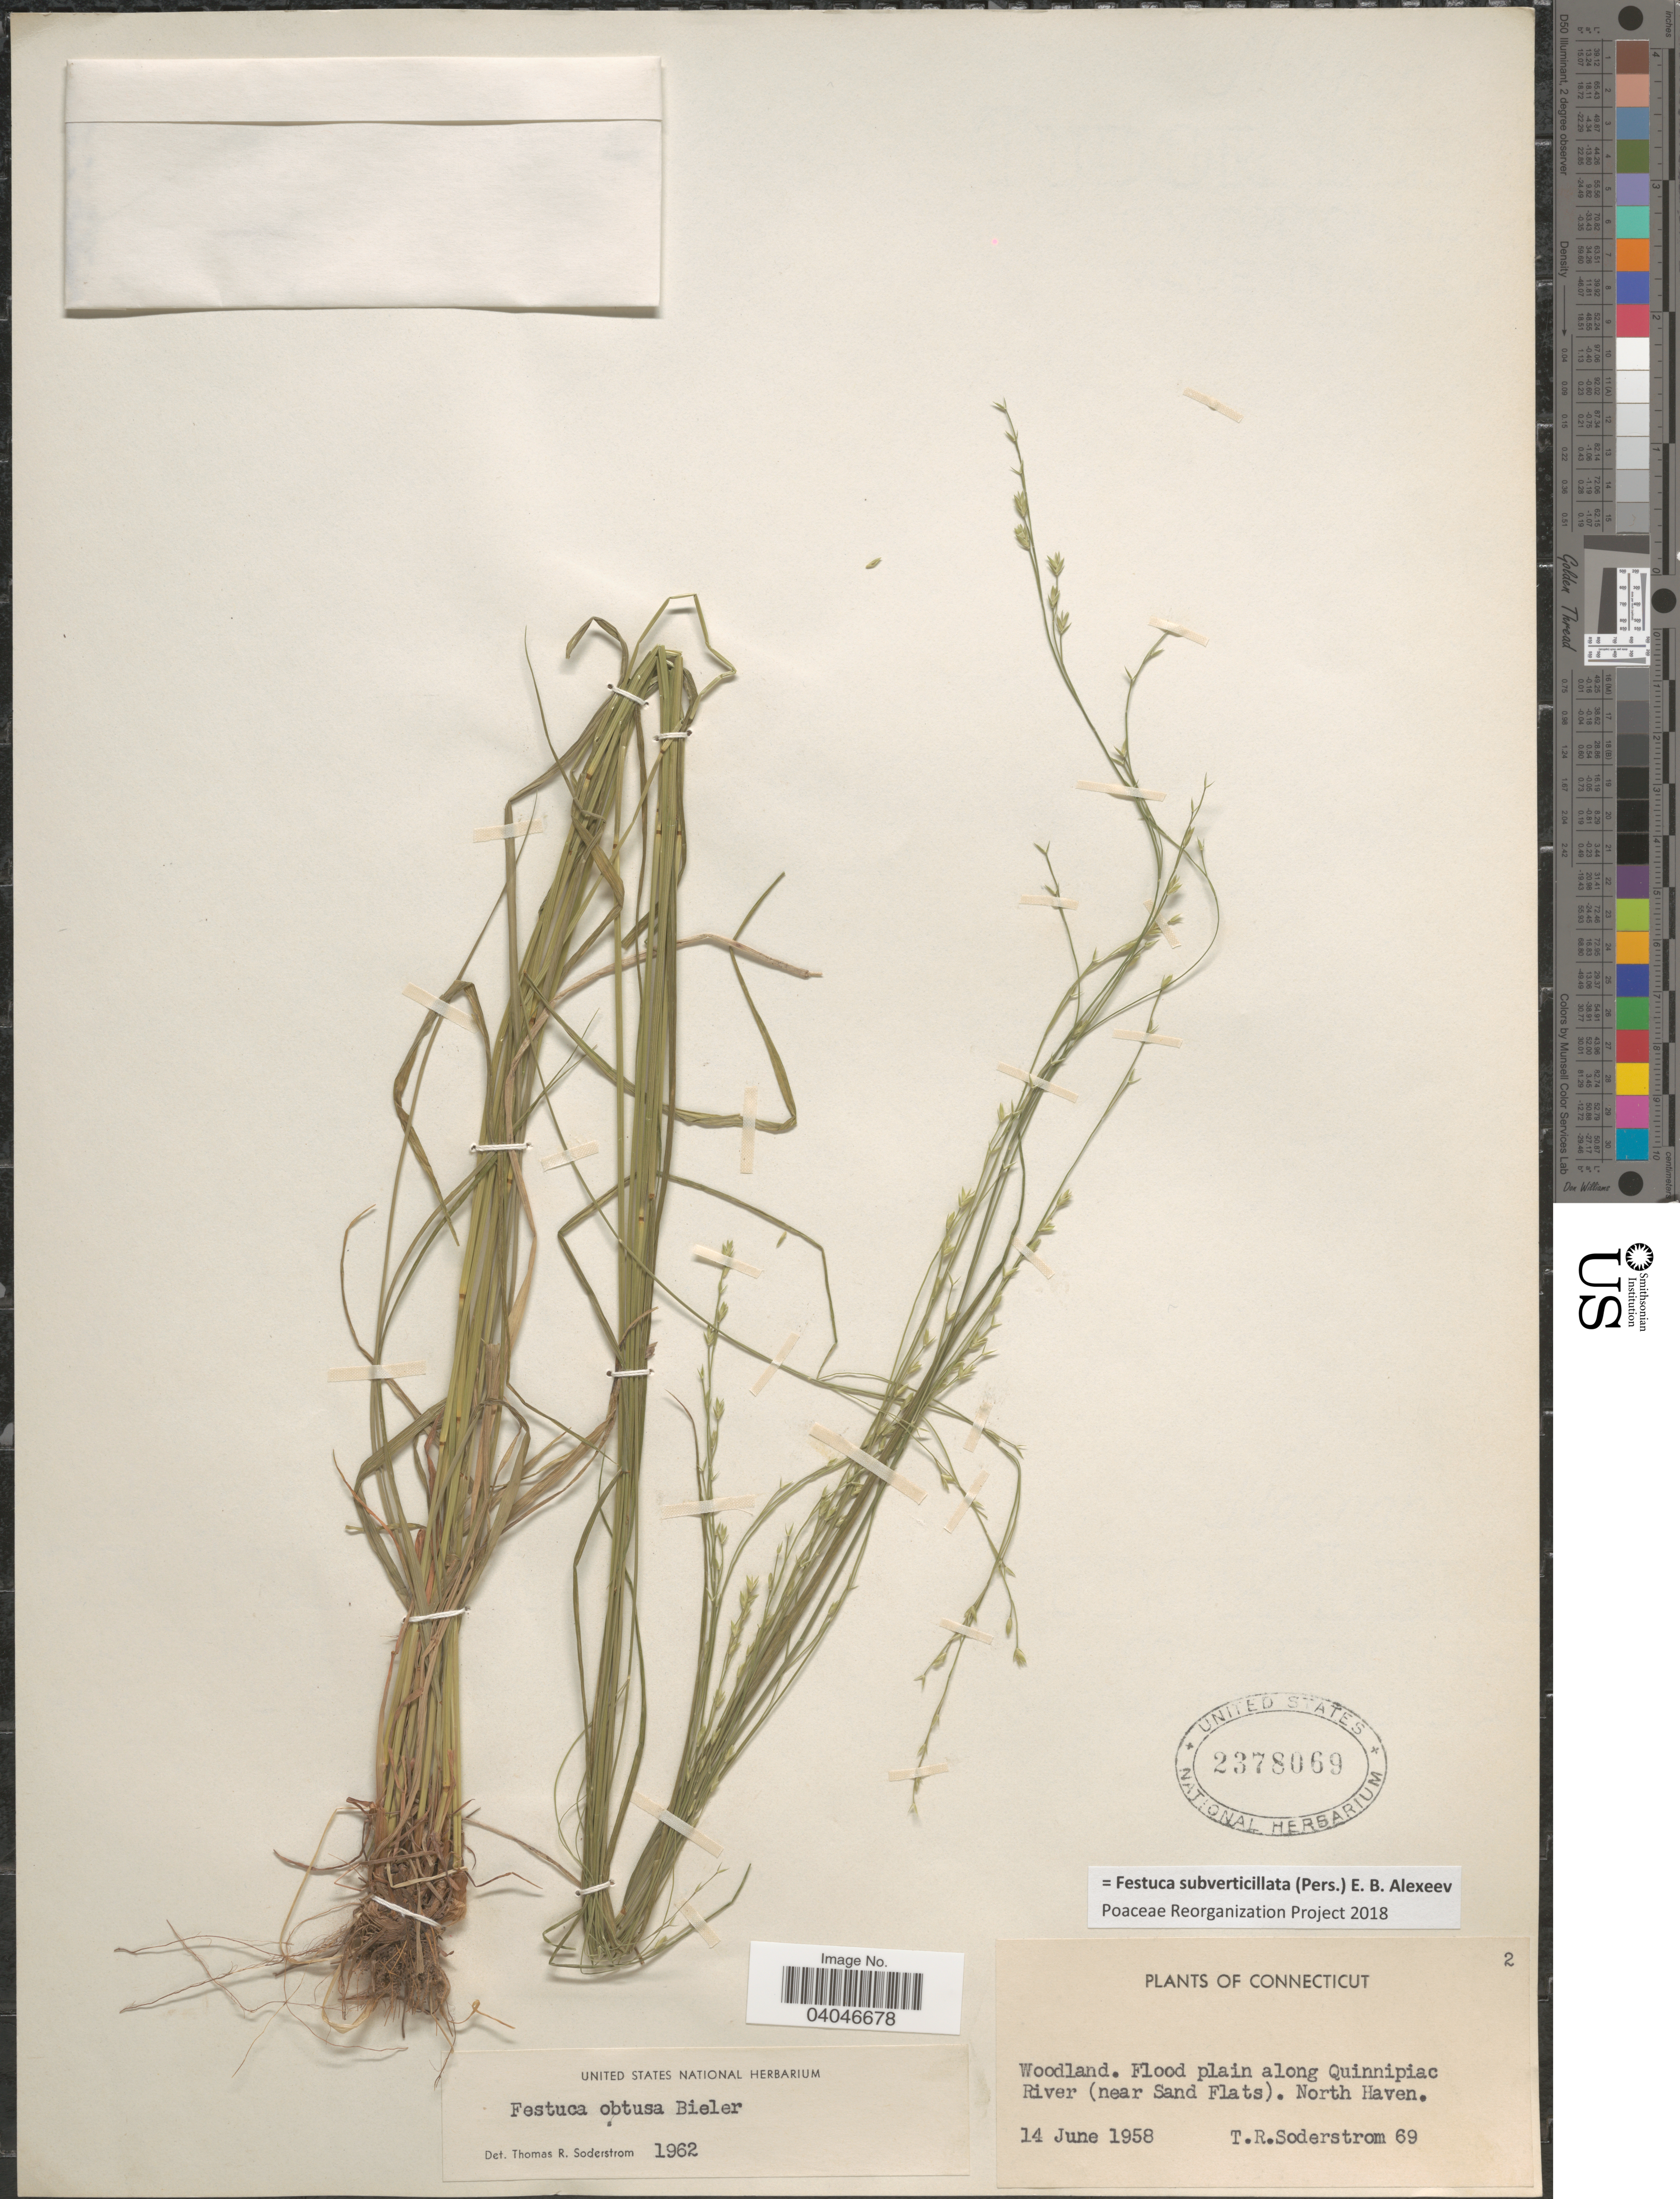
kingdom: Plantae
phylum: Tracheophyta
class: Liliopsida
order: Poales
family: Poaceae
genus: Festuca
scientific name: Festuca subverticillata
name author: (Pers.) E.B. Alexeev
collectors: T. R. Soderstrom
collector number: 69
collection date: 1958-06-14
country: United States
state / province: Connecticut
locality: Woodland. Flood plain along Quinnipiac River (near Sand Flats). North Haven.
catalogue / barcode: US 2378069